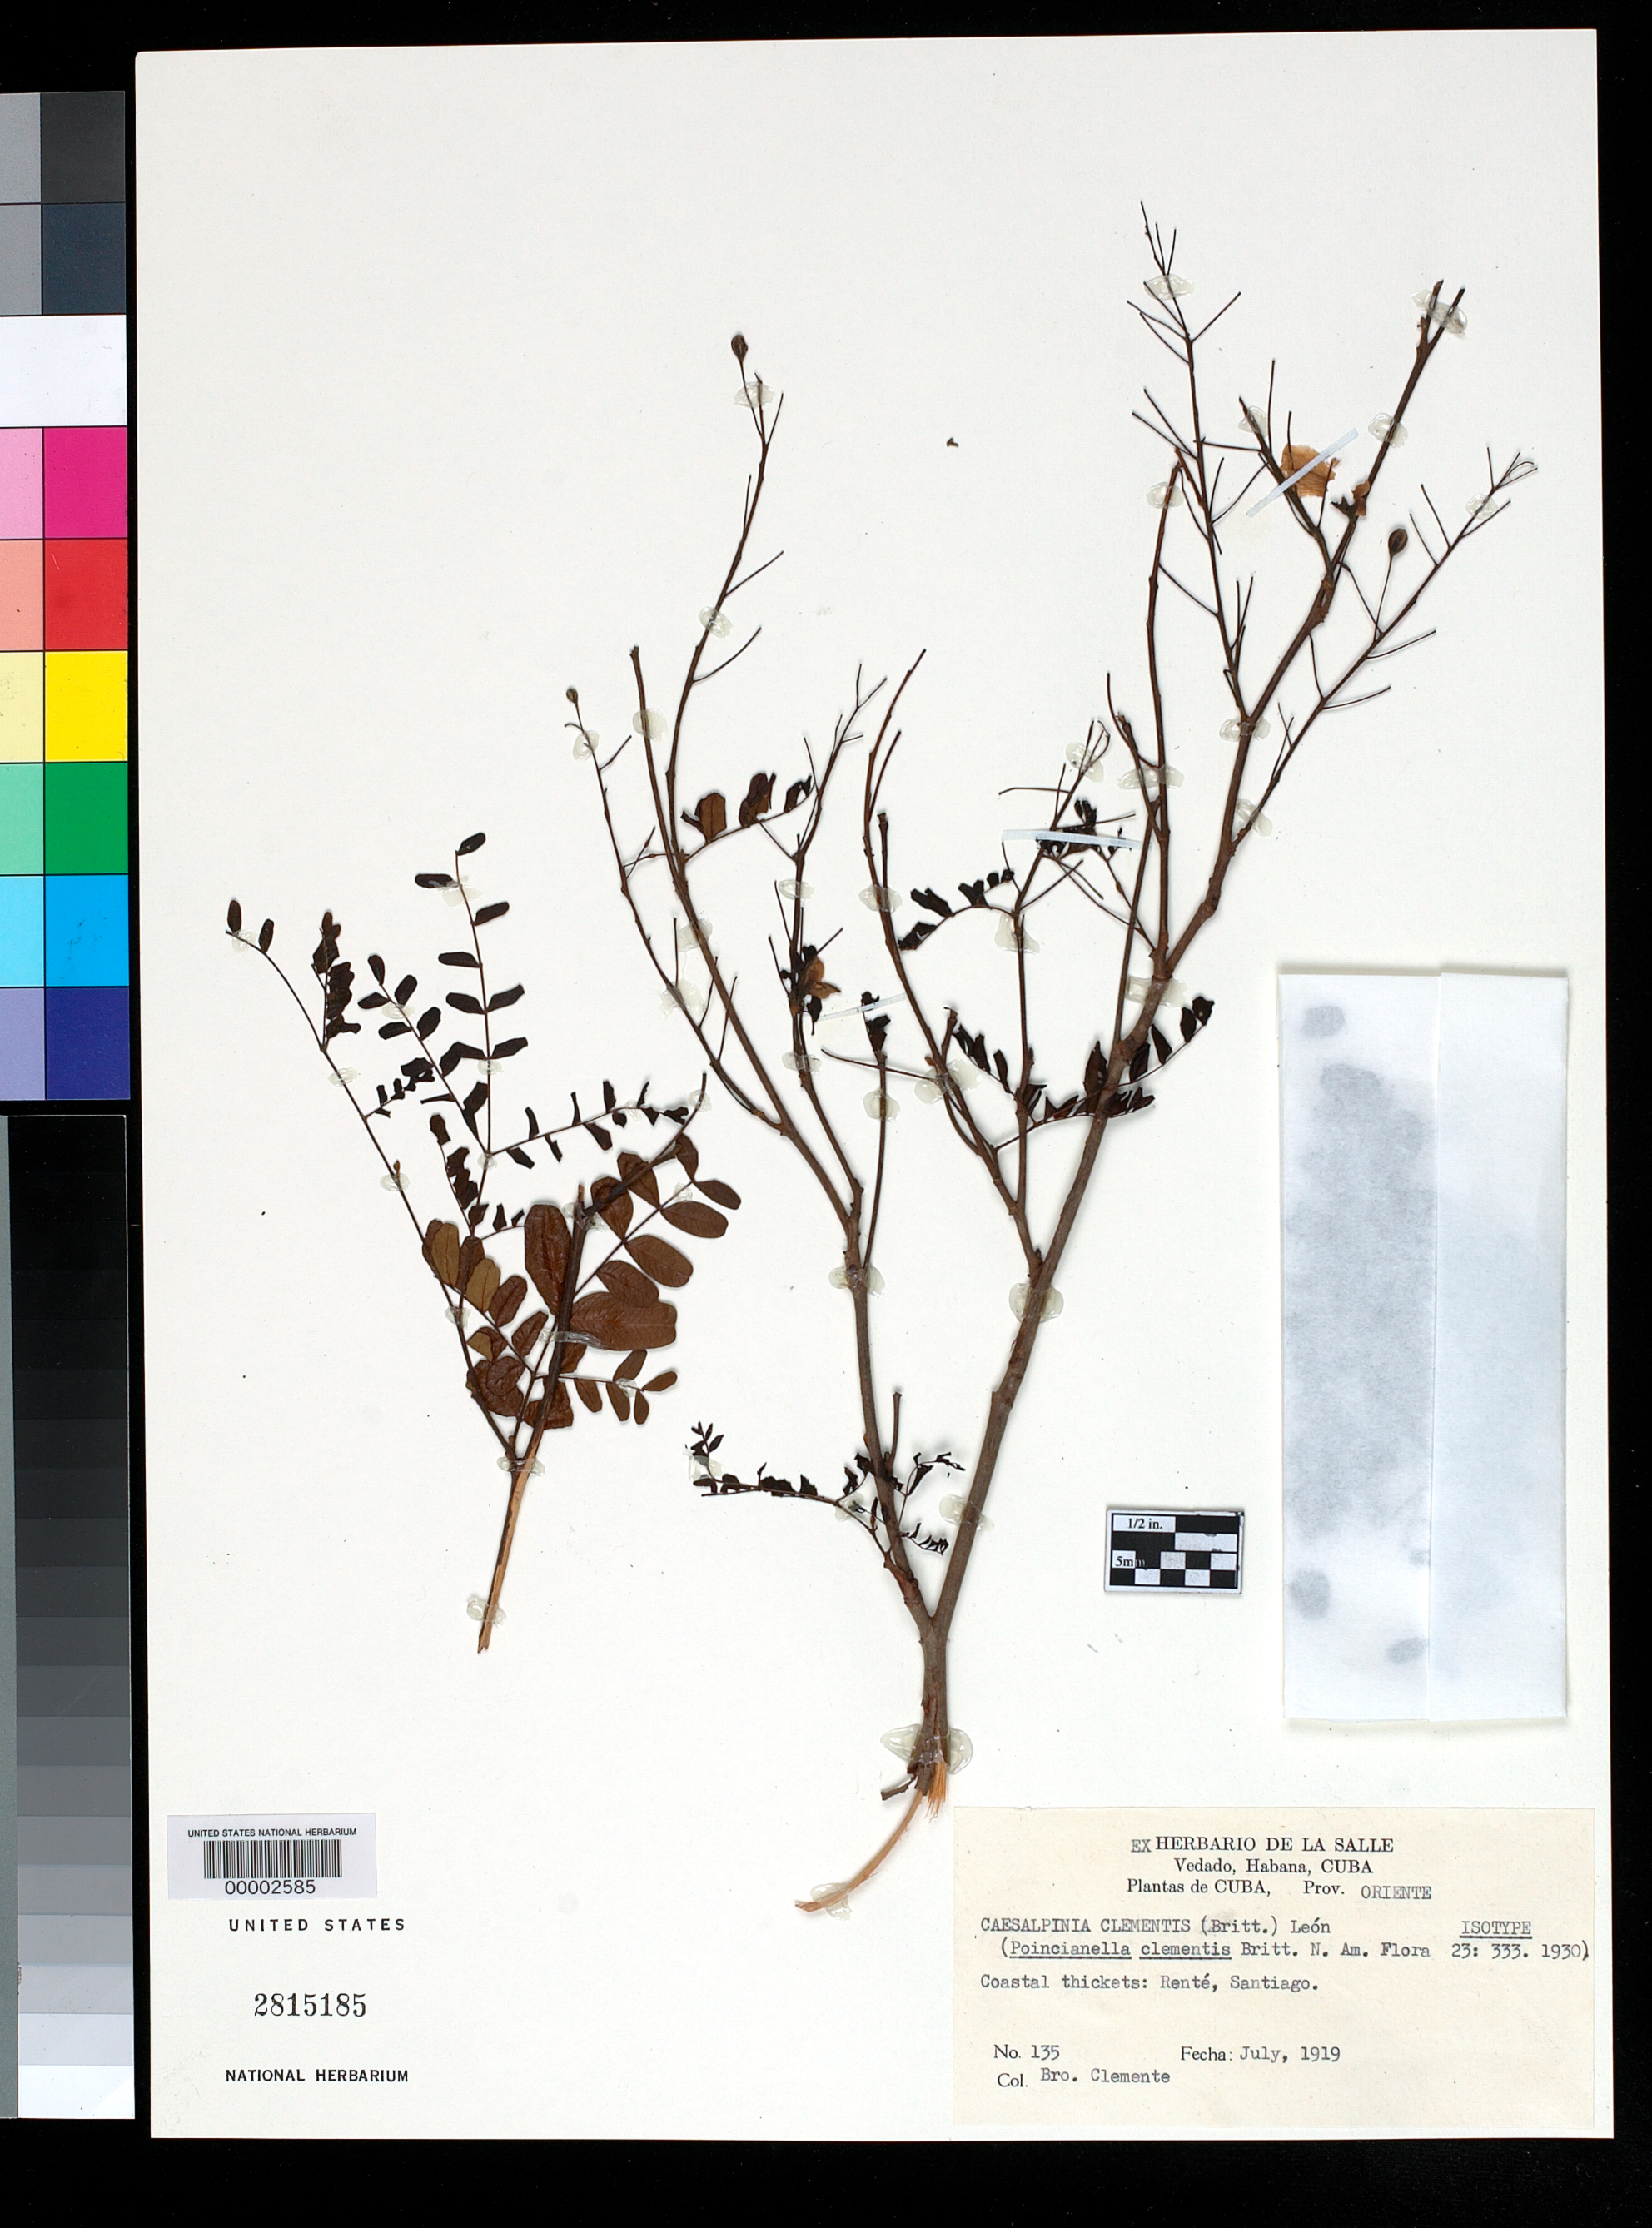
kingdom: Plantae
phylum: Tracheophyta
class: Magnoliopsida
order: Fabales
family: Fabaceae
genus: Poincianella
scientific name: Poincianella clementis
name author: Britton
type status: Isotype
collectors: A. Clément Téteau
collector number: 135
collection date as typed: Jul 1919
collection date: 1919-07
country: Cuba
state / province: Oriente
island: Greater Antilles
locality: Rente, near Santiago.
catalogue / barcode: US 2815185